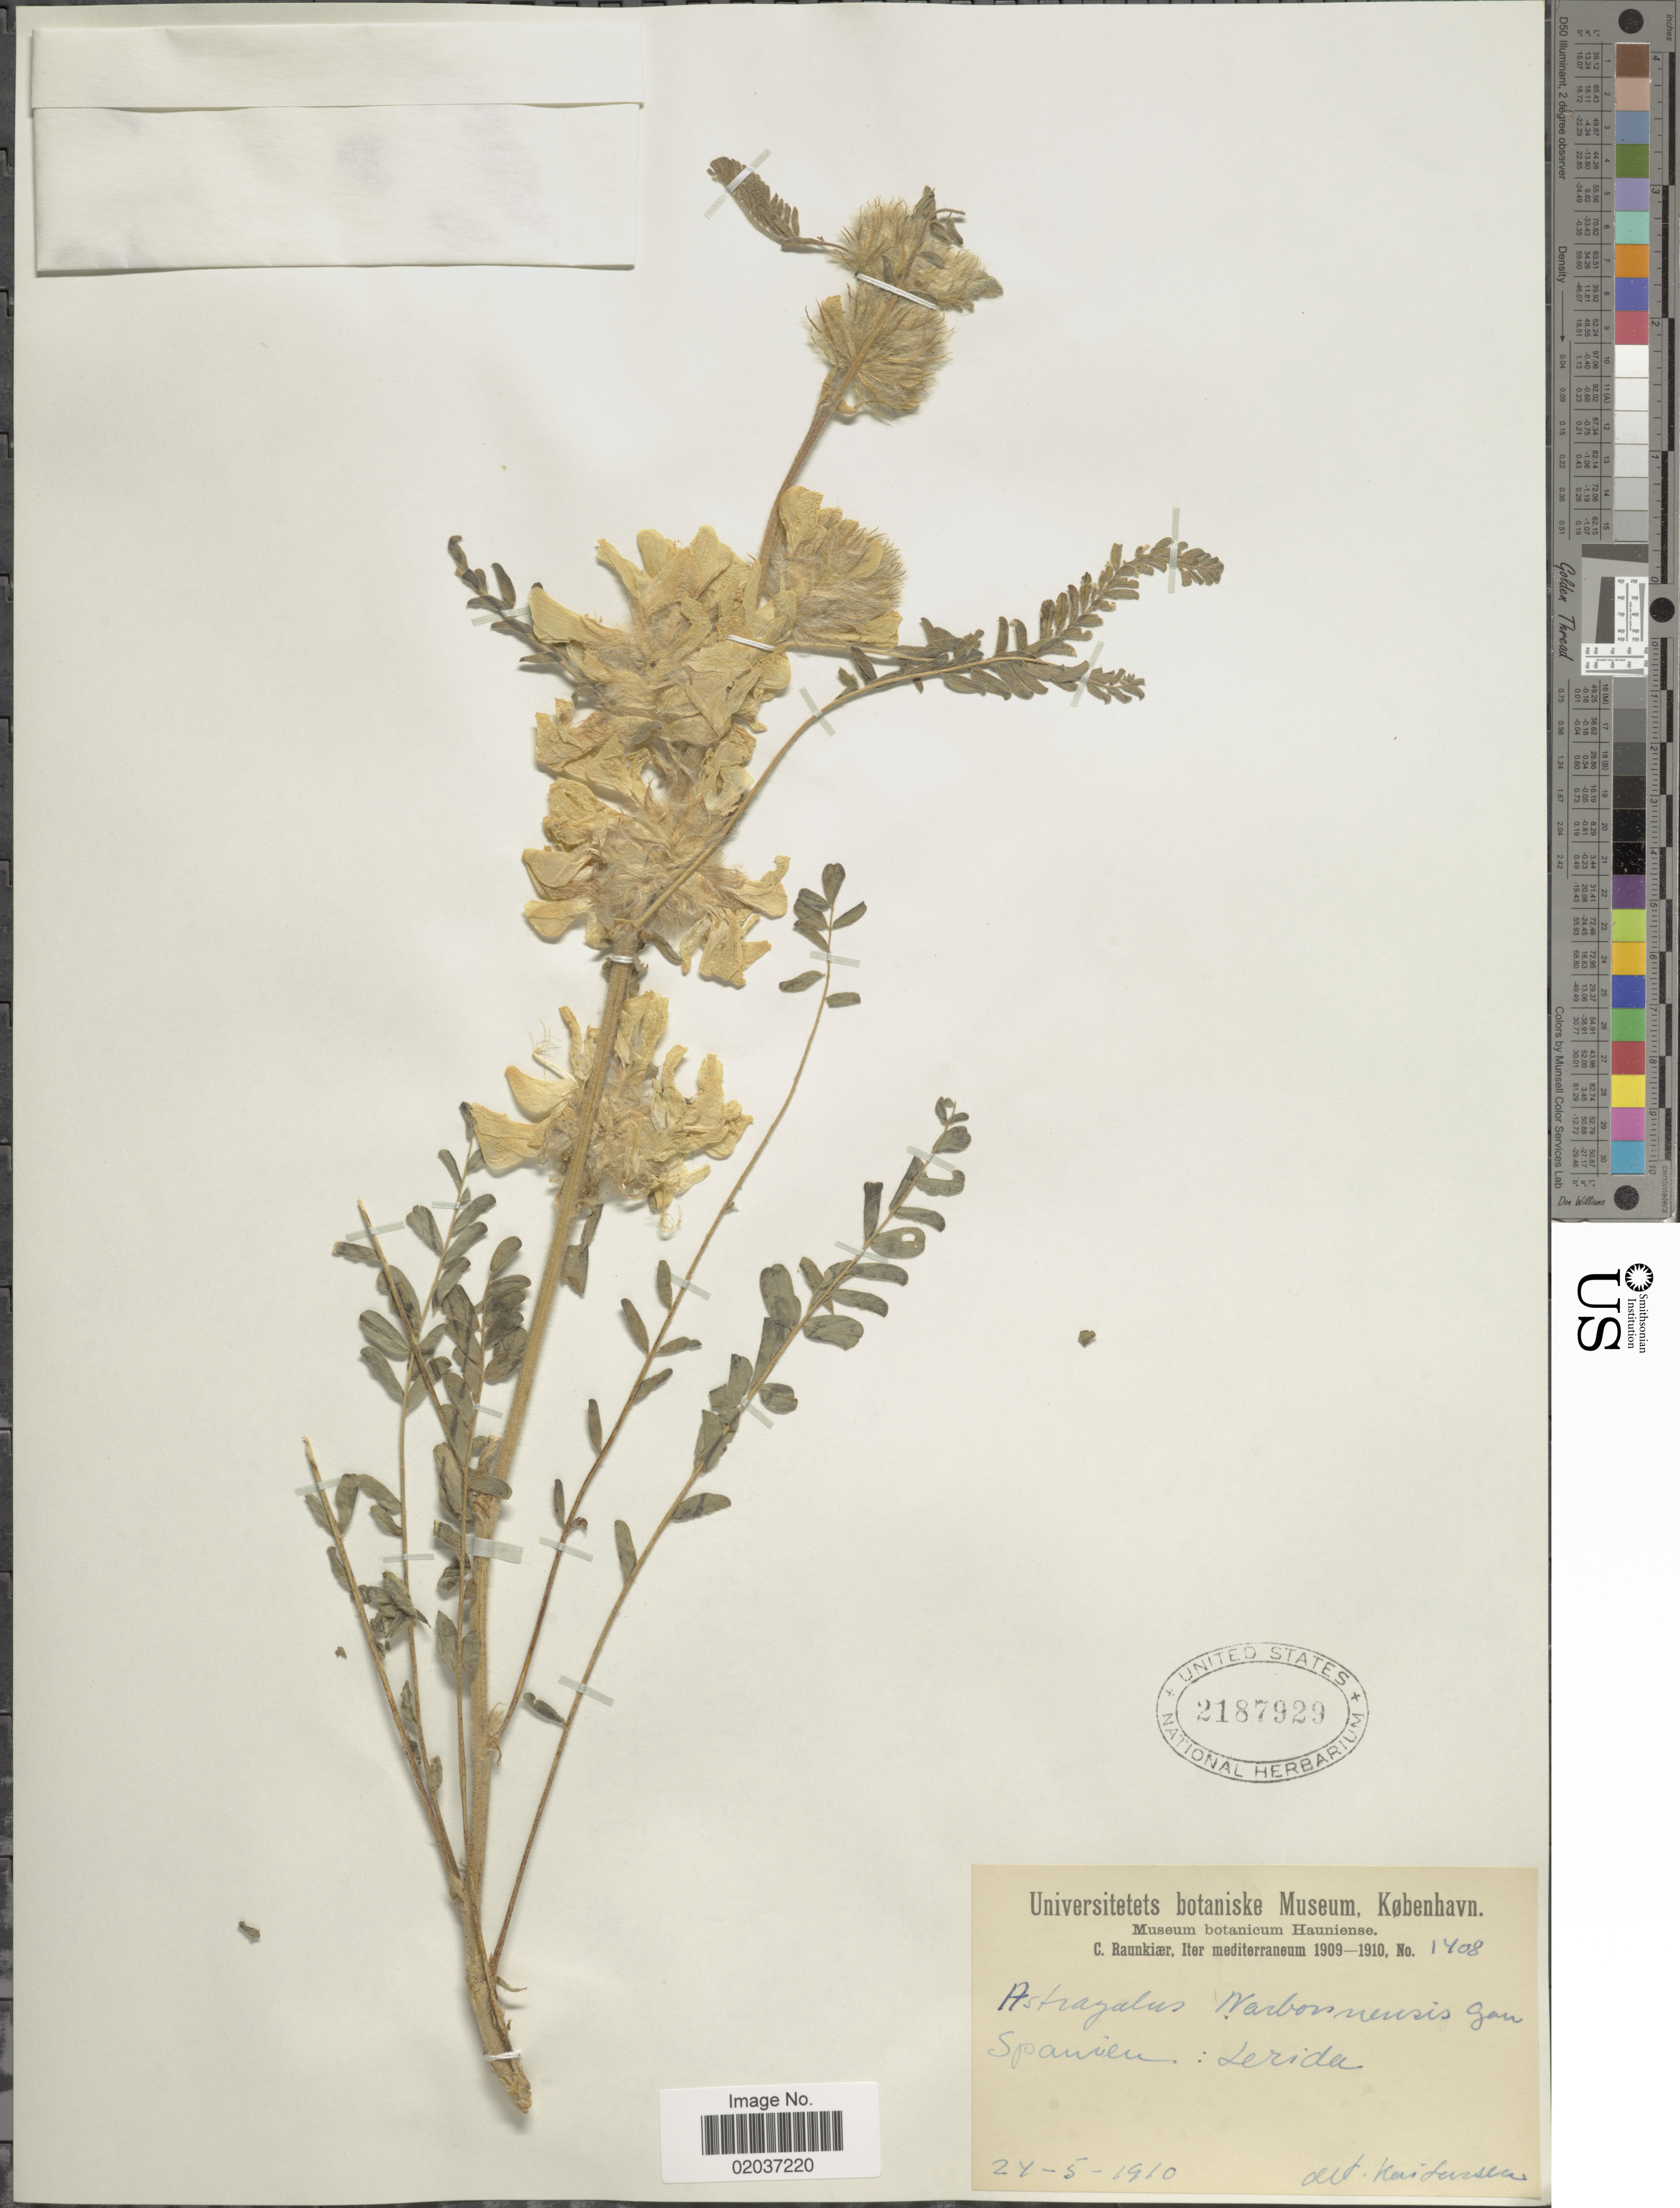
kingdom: Plantae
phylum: Tracheophyta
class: Magnoliopsida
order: Fabales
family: Fabaceae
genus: Astragalus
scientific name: Astragalus narbonensis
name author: Gouan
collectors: C. Raunkier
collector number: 1408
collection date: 1910-05-24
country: Spain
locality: Spanien: Lerida.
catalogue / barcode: US 2187929